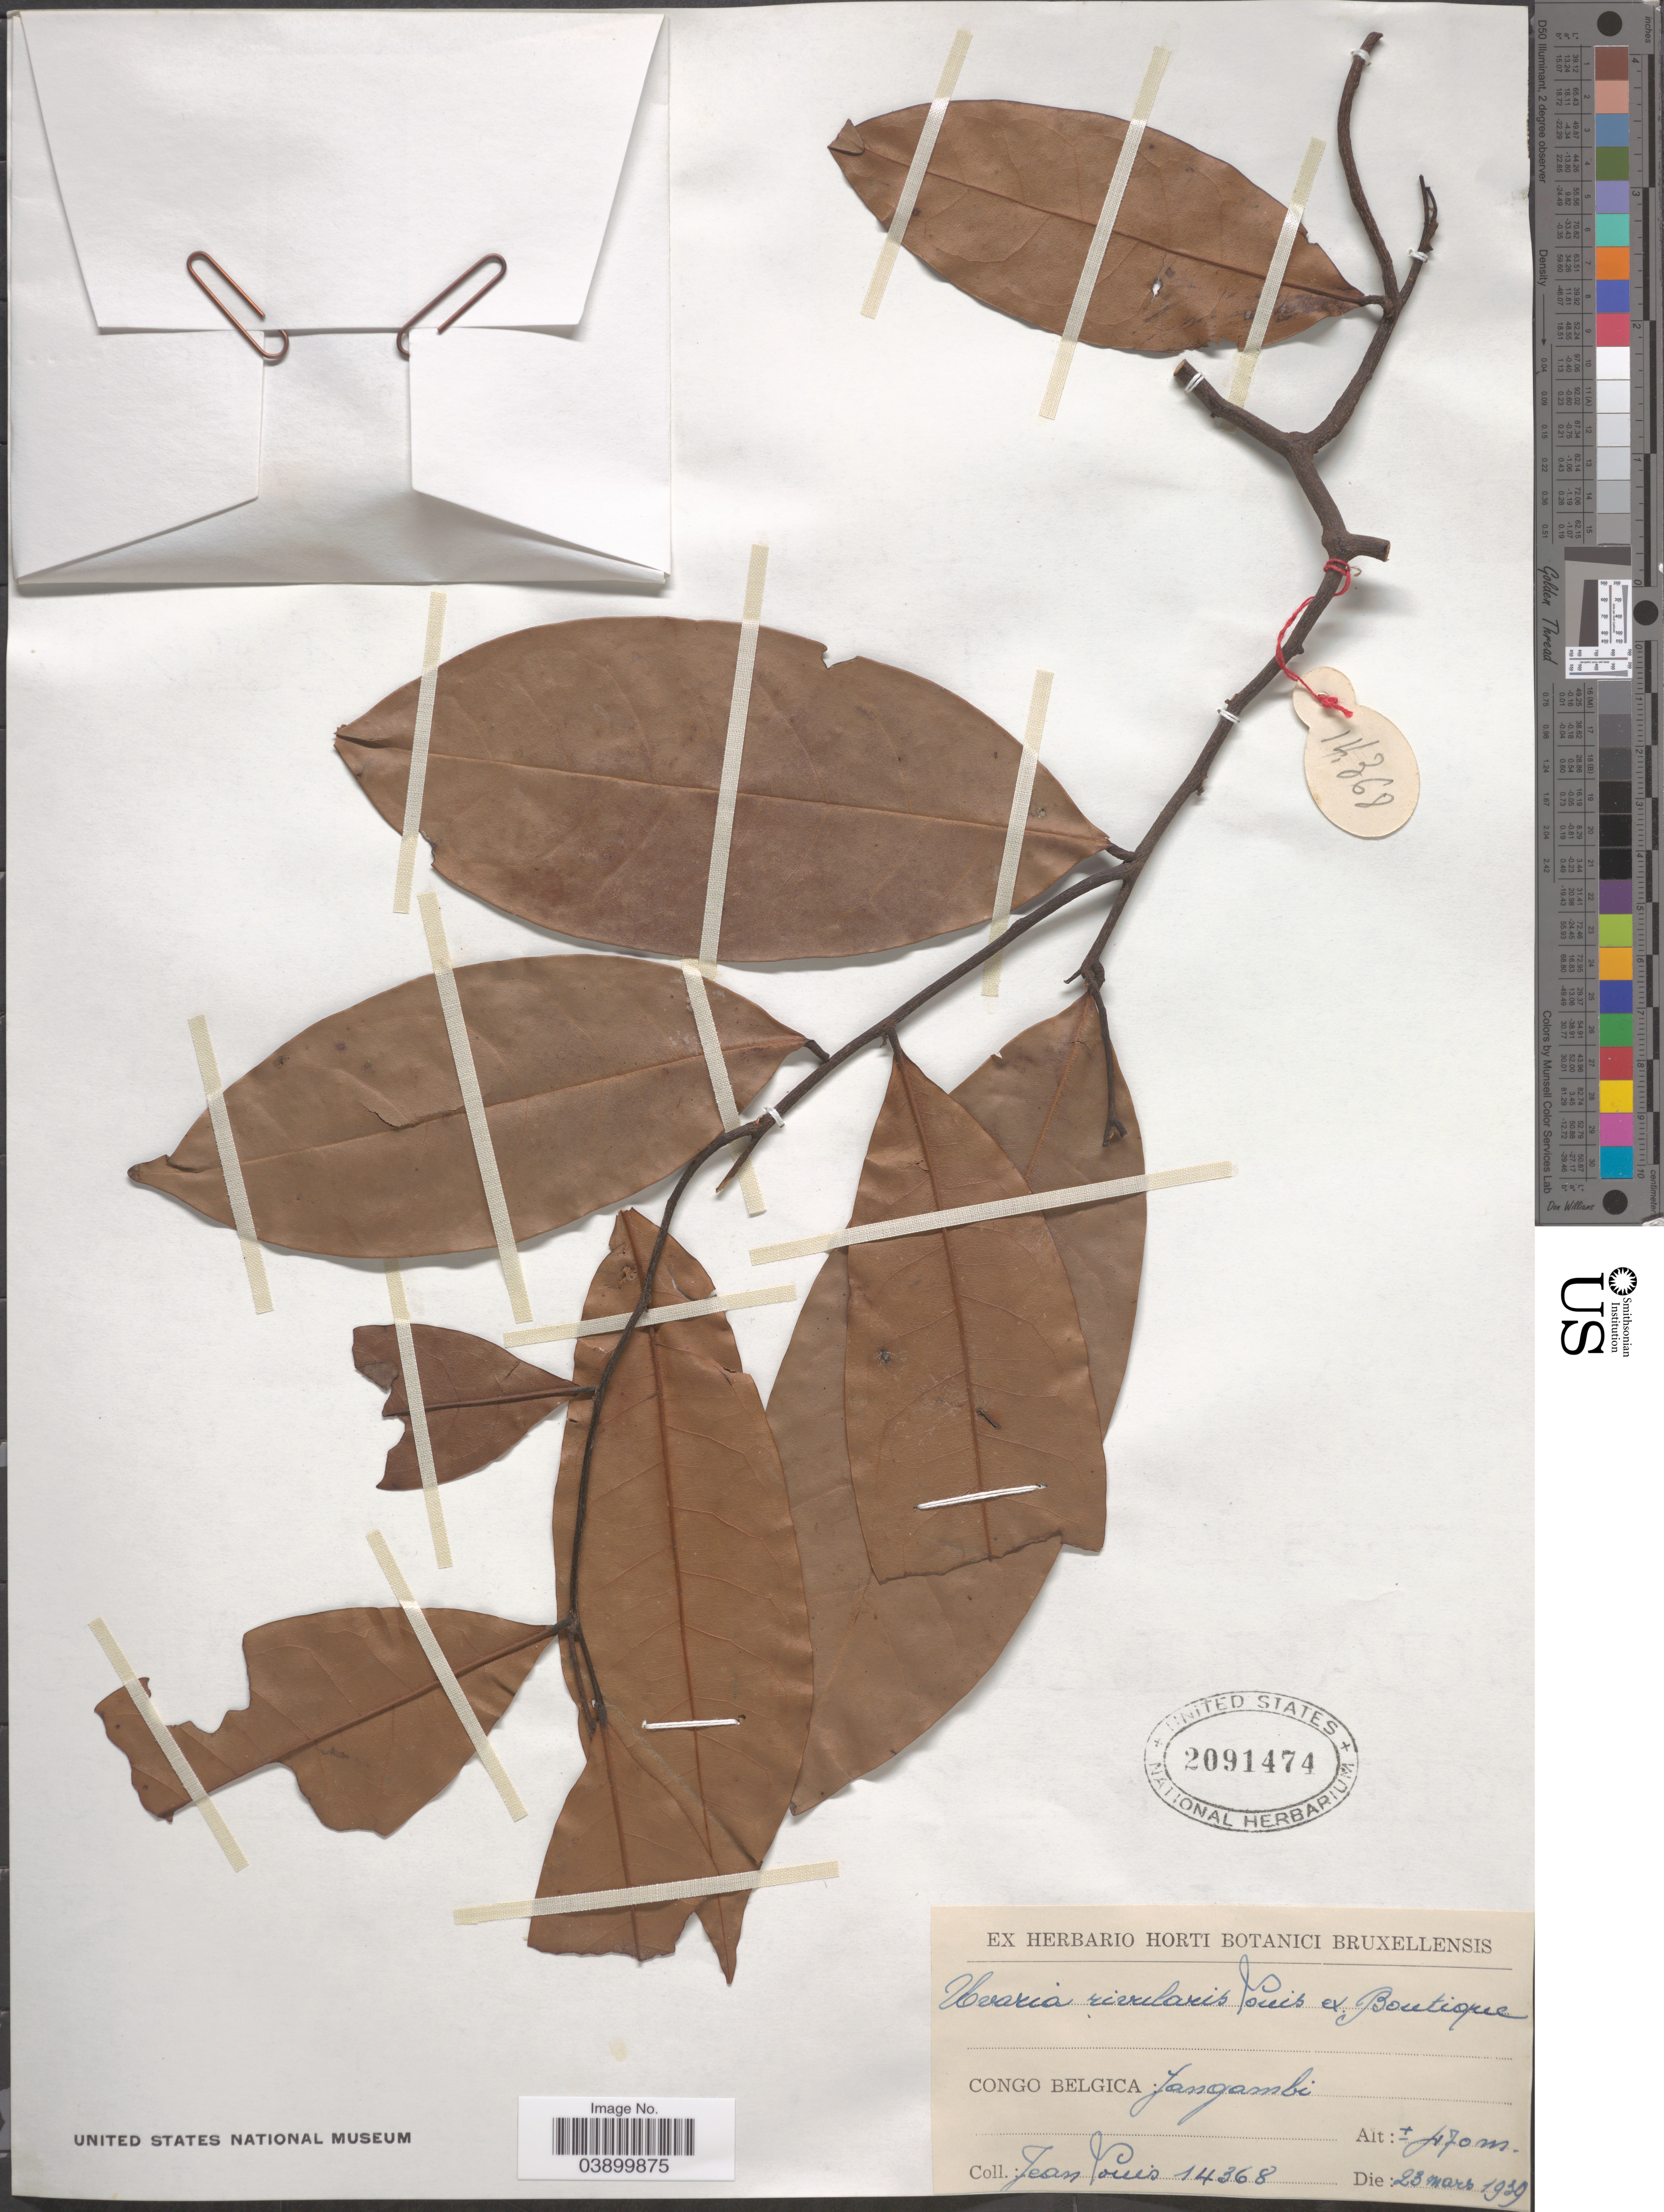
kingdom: Plantae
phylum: Tracheophyta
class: Magnoliopsida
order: Magnoliales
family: Annonaceae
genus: Uvaria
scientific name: Uvaria rivularis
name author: Louis ex Boutique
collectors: J. Louis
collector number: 14368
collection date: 1930-03-23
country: Congo, Democratic Republic of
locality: Congo Belgica: Yangambi.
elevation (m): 470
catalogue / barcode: US 2091474